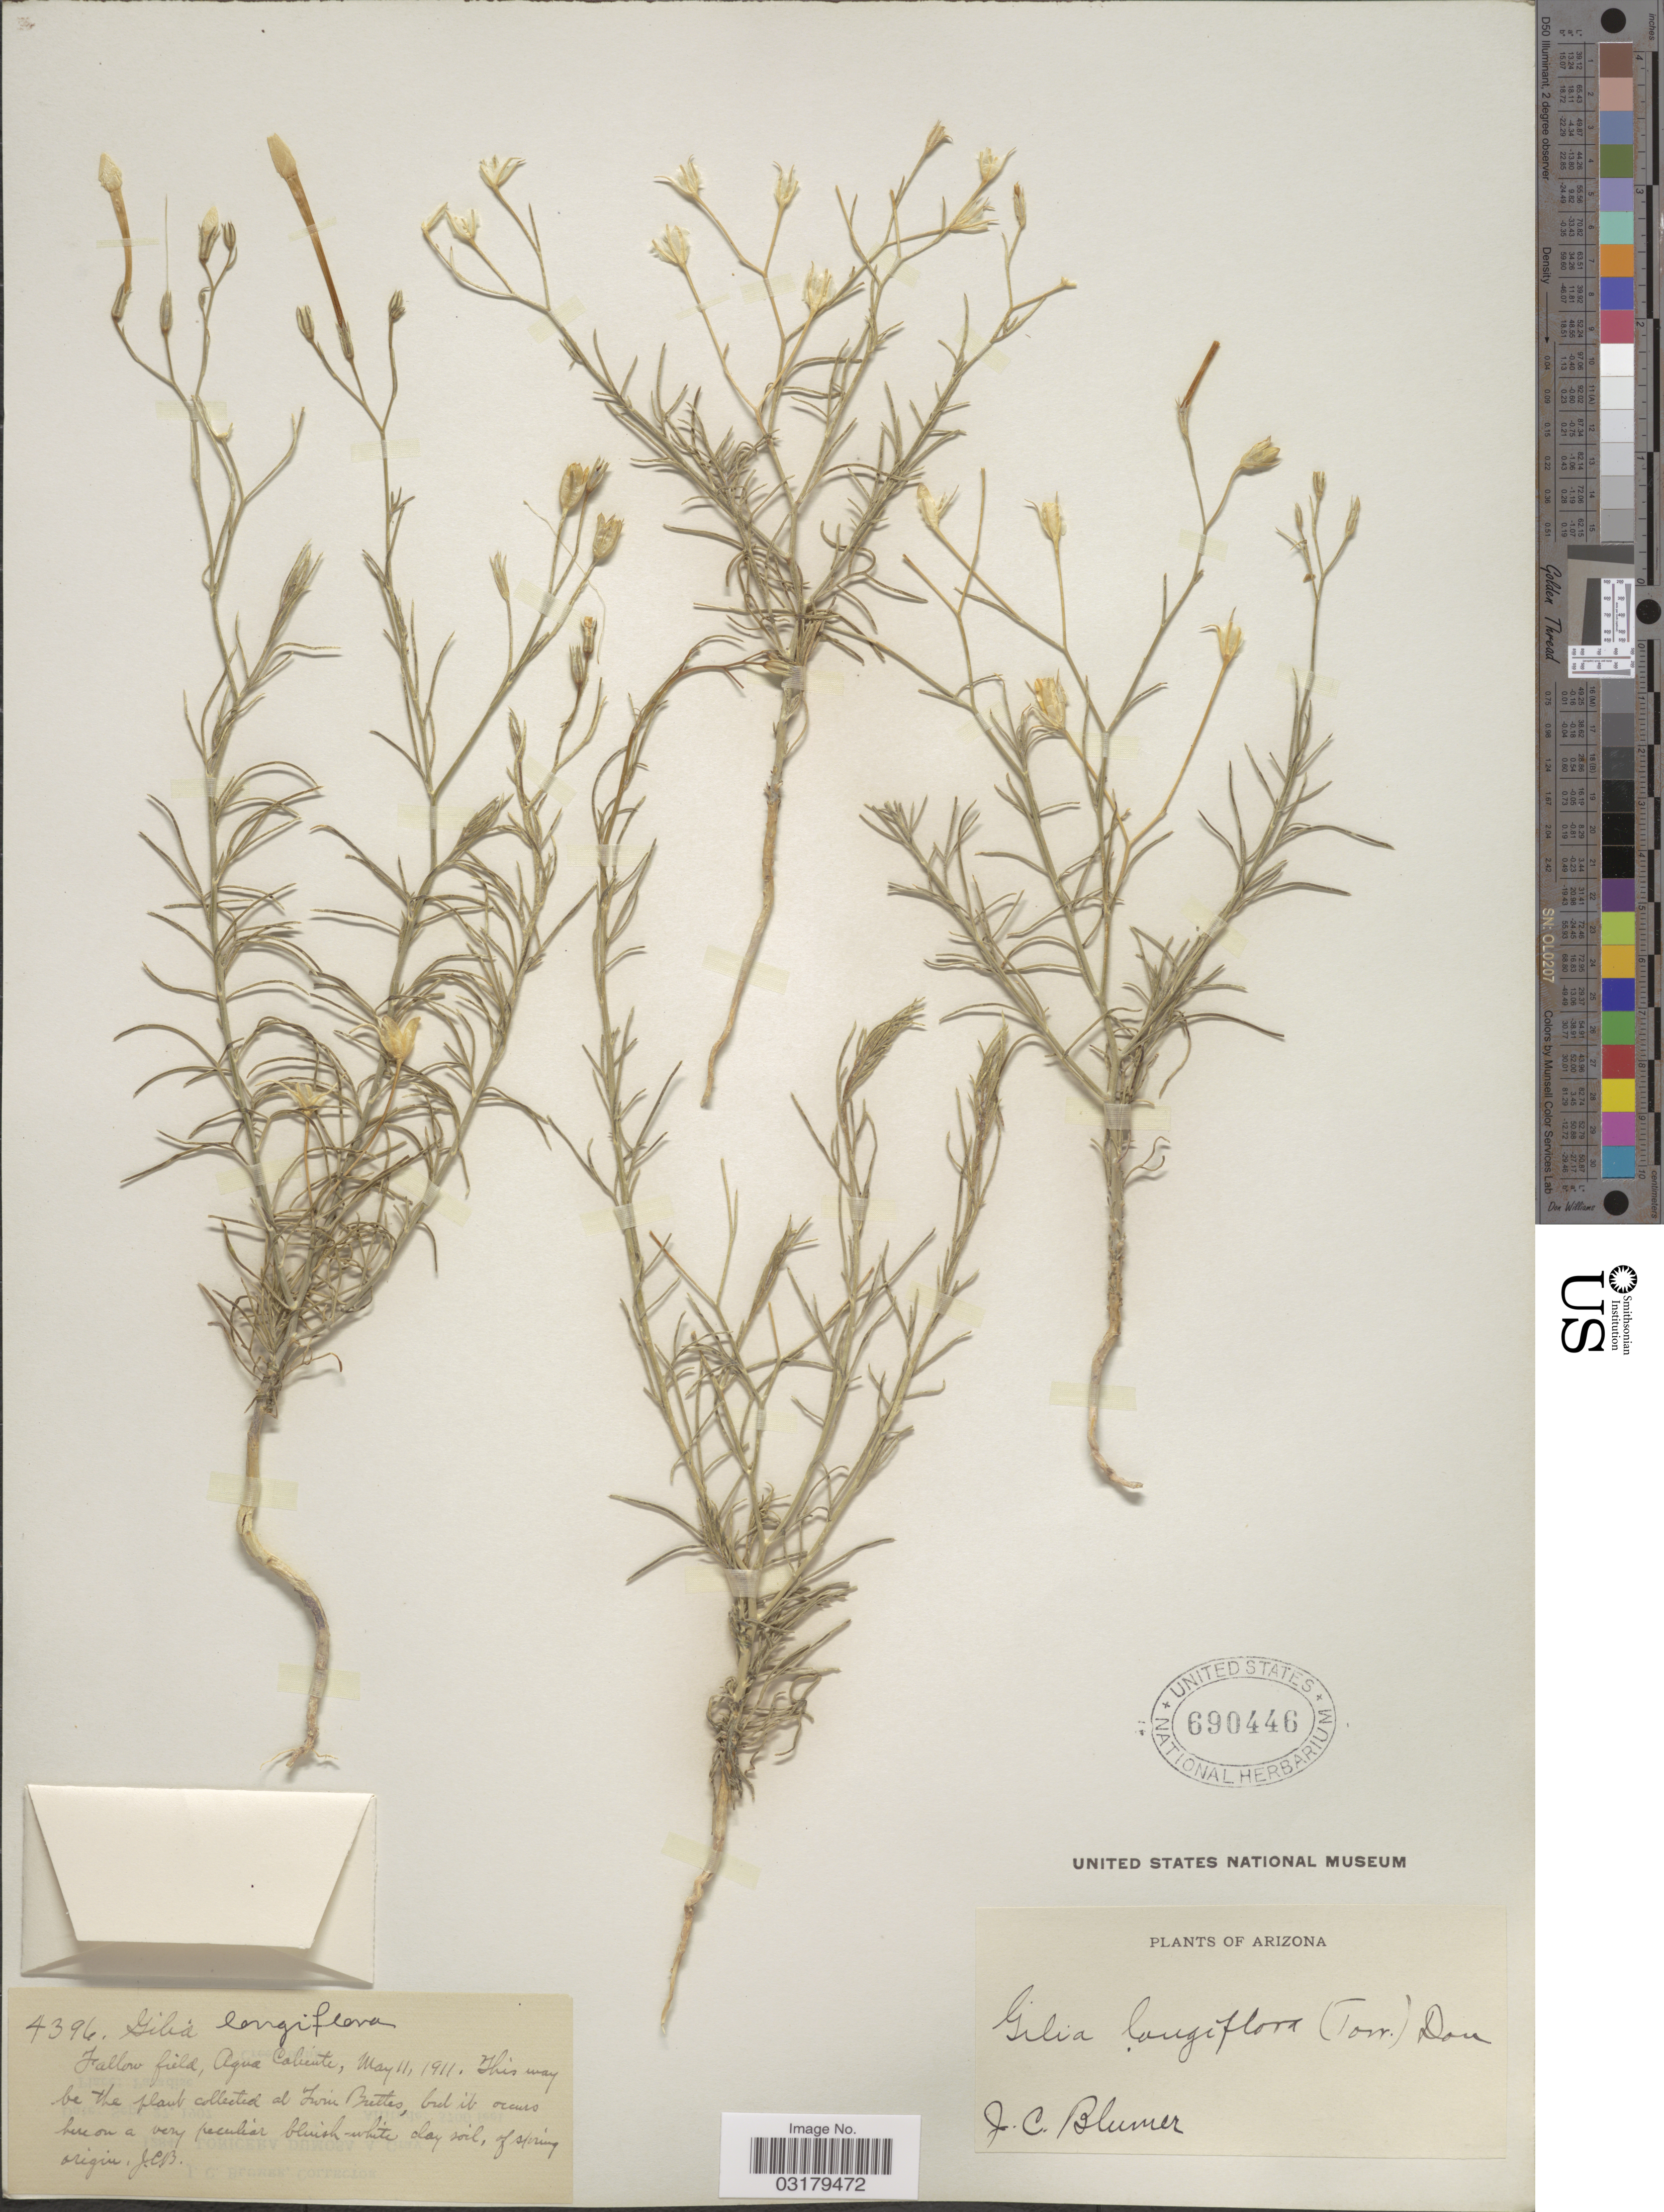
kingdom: Plantae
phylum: Tracheophyta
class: Magnoliopsida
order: Ericales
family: Polemoniaceae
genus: Ipomopsis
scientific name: Ipomopsis longiflora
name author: (Torr.) V.E. Grant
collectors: J. C. Blumer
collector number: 4396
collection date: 1911-05-11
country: United States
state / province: Arizona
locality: Fallow field, Agua Caliente. At Twin Buttes.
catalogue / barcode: US 690446